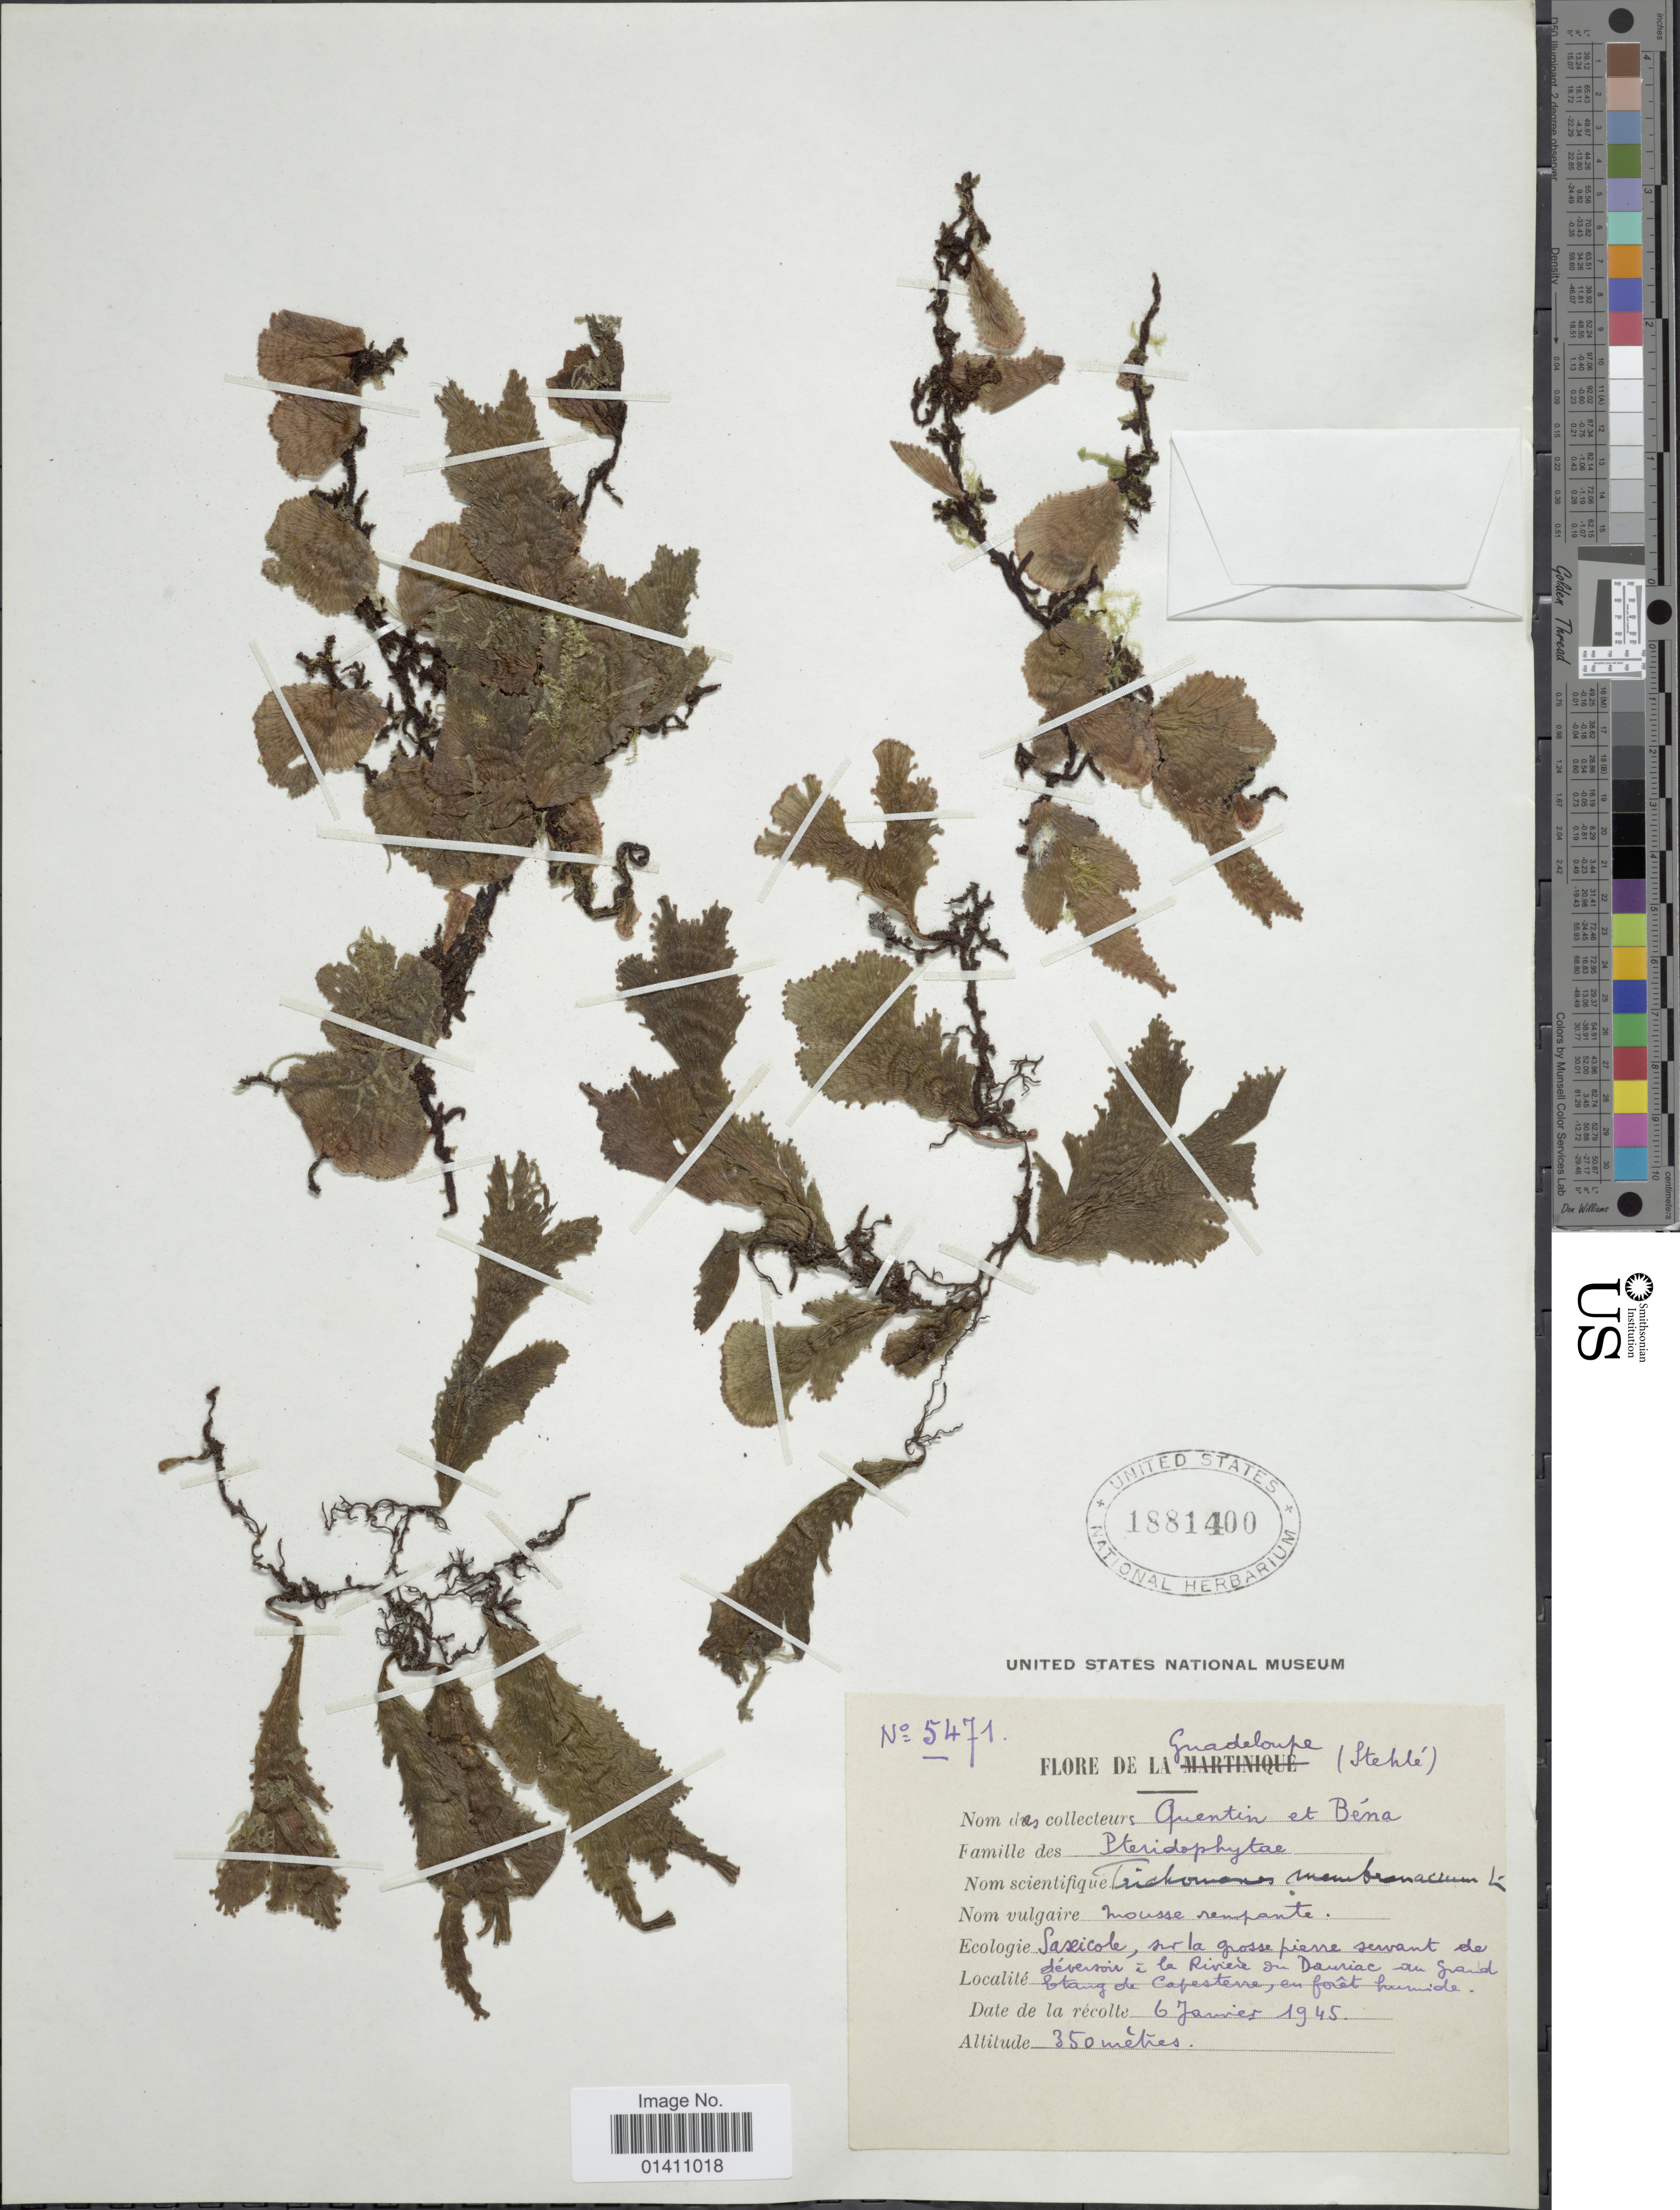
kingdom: Plantae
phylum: Tracheophyta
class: Polypodiopsida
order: Hymenophyllales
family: Hymenophyllaceae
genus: Didymoglossum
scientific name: Didymoglossum membranaceum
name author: (L.) Vareschi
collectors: -- Stehlé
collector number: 5471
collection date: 1945-01-06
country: Guadeloupe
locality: Saxicole, nor la grossa pierre sewant de deversion a la Rinere du Dauriac au Guarad betang de Capestene. [interpreted]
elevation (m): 350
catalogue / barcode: US 1881400